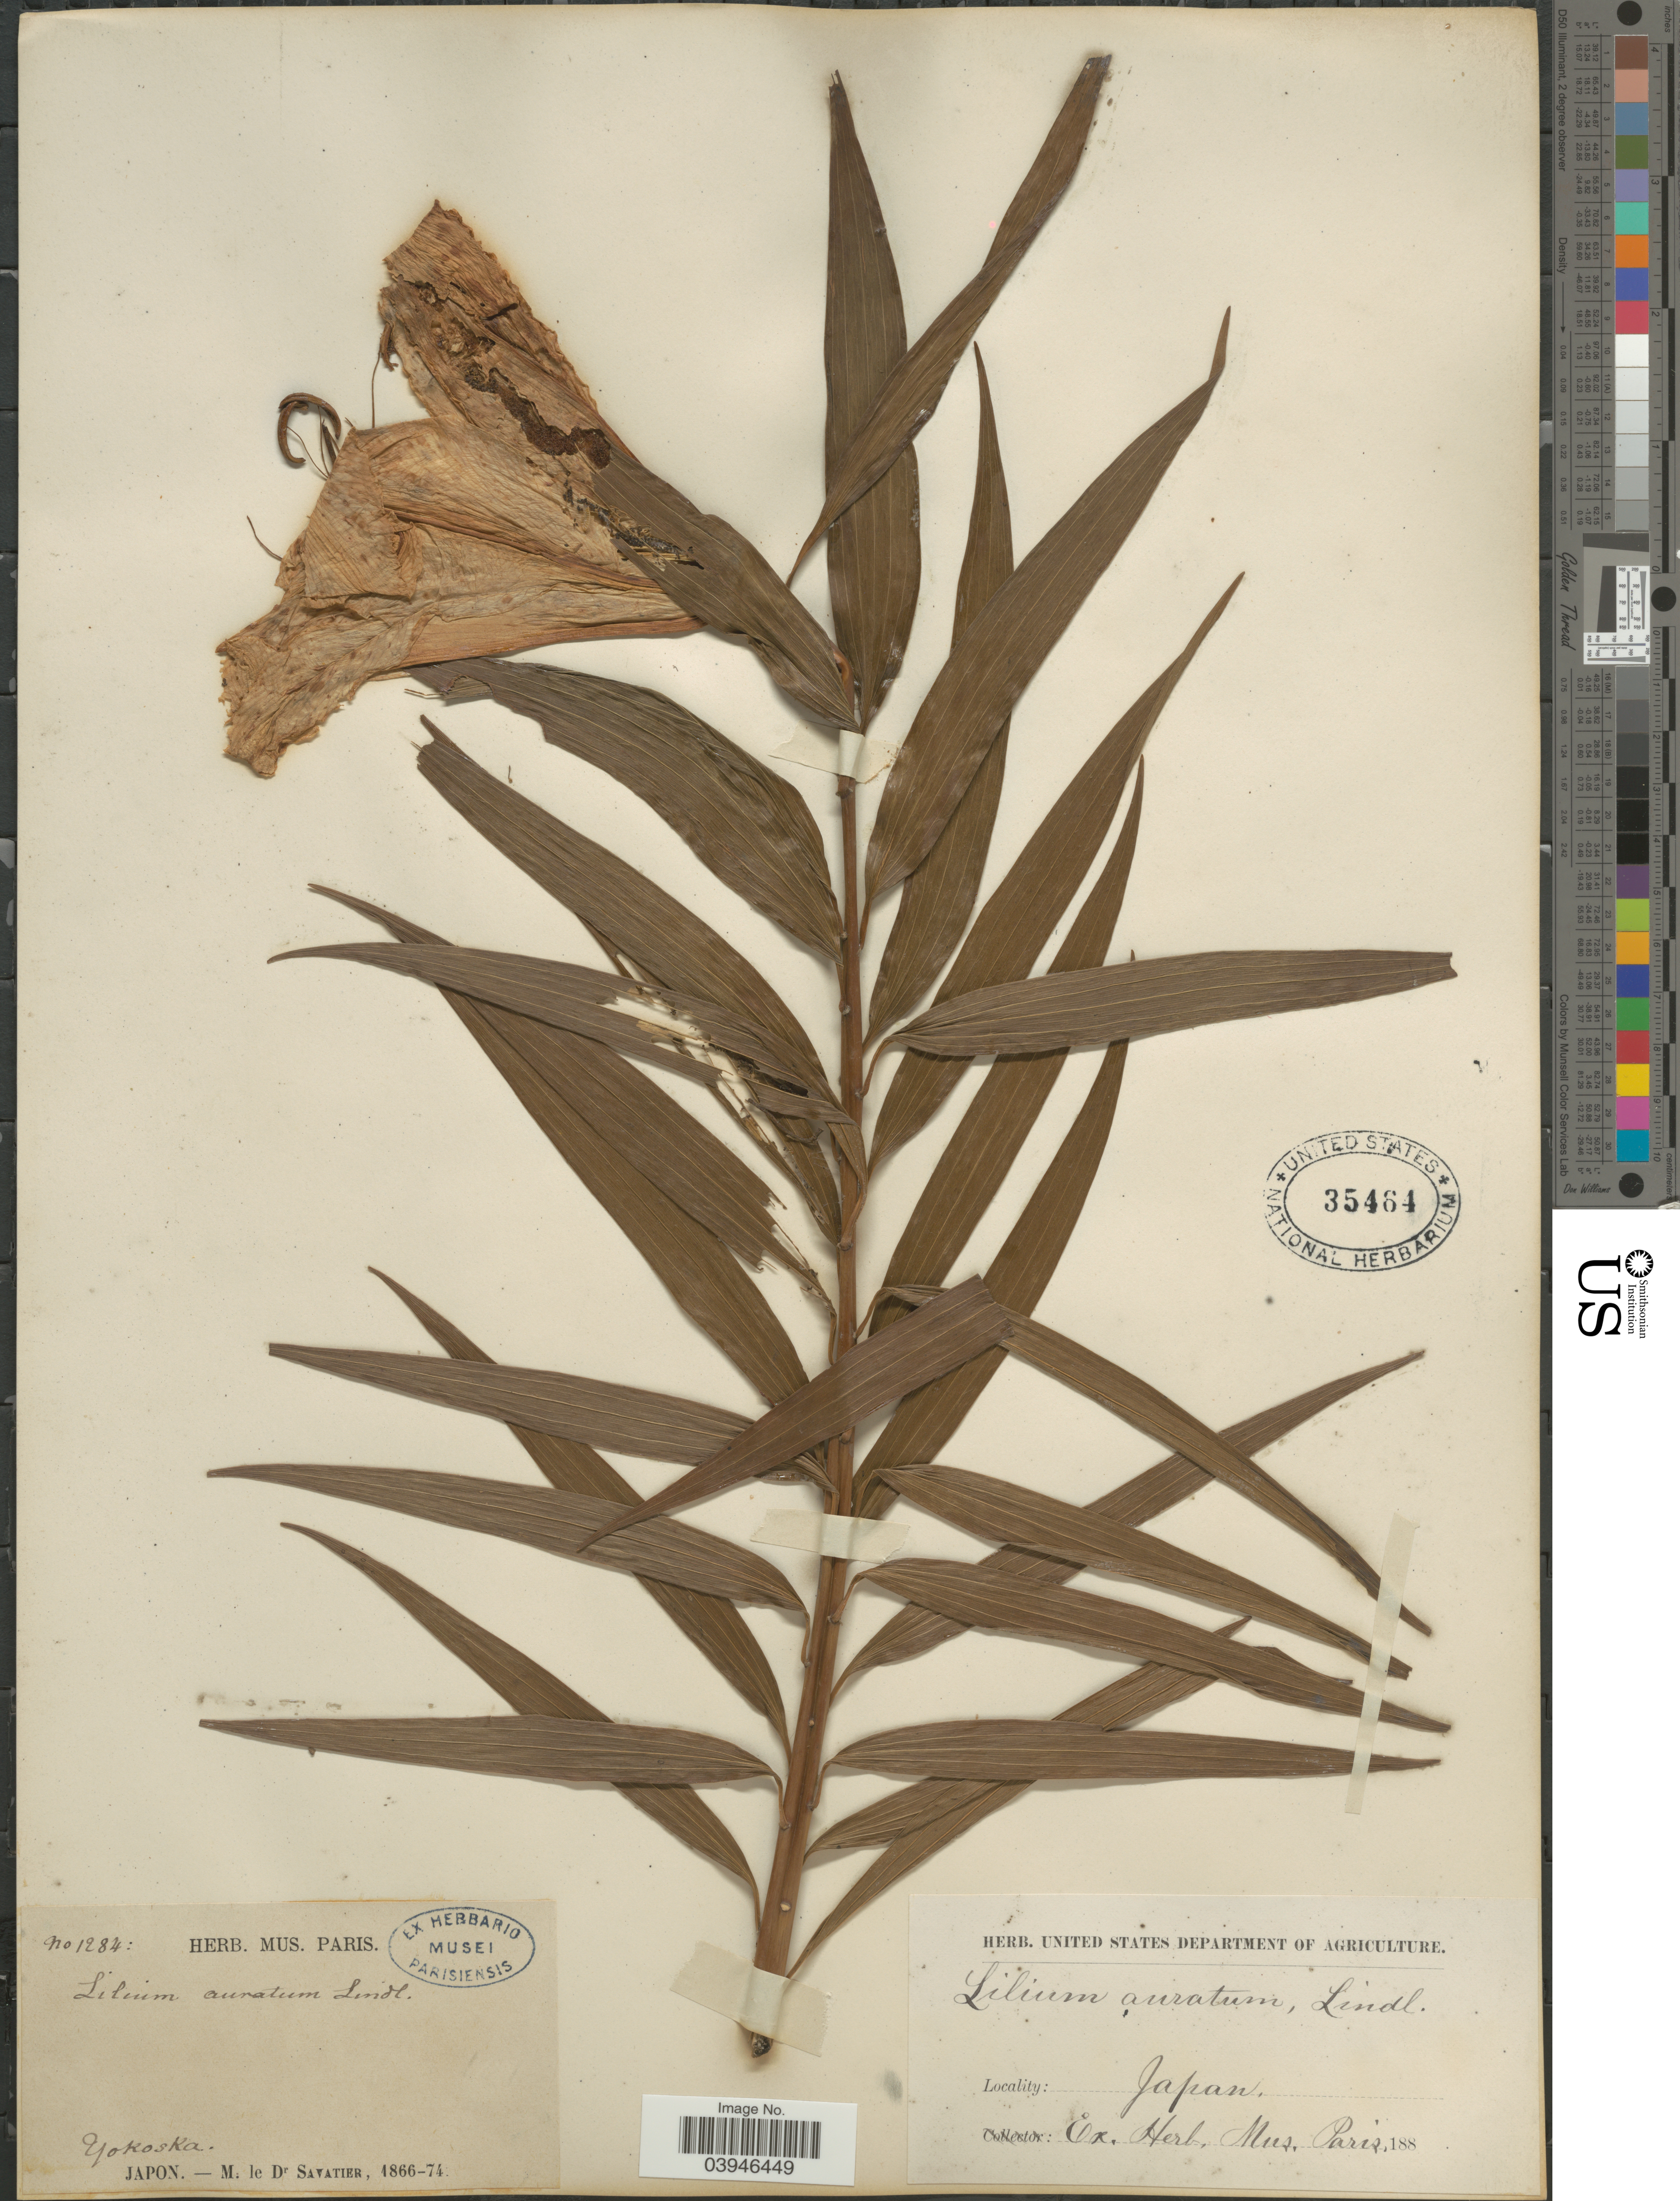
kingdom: Plantae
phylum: Tracheophyta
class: Liliopsida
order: Liliales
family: Liliaceae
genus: Lilium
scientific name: Lilium auratum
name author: Lindl.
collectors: M. Savatier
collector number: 1284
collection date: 1866/1874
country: Japan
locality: Yokoska.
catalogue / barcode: US 35464